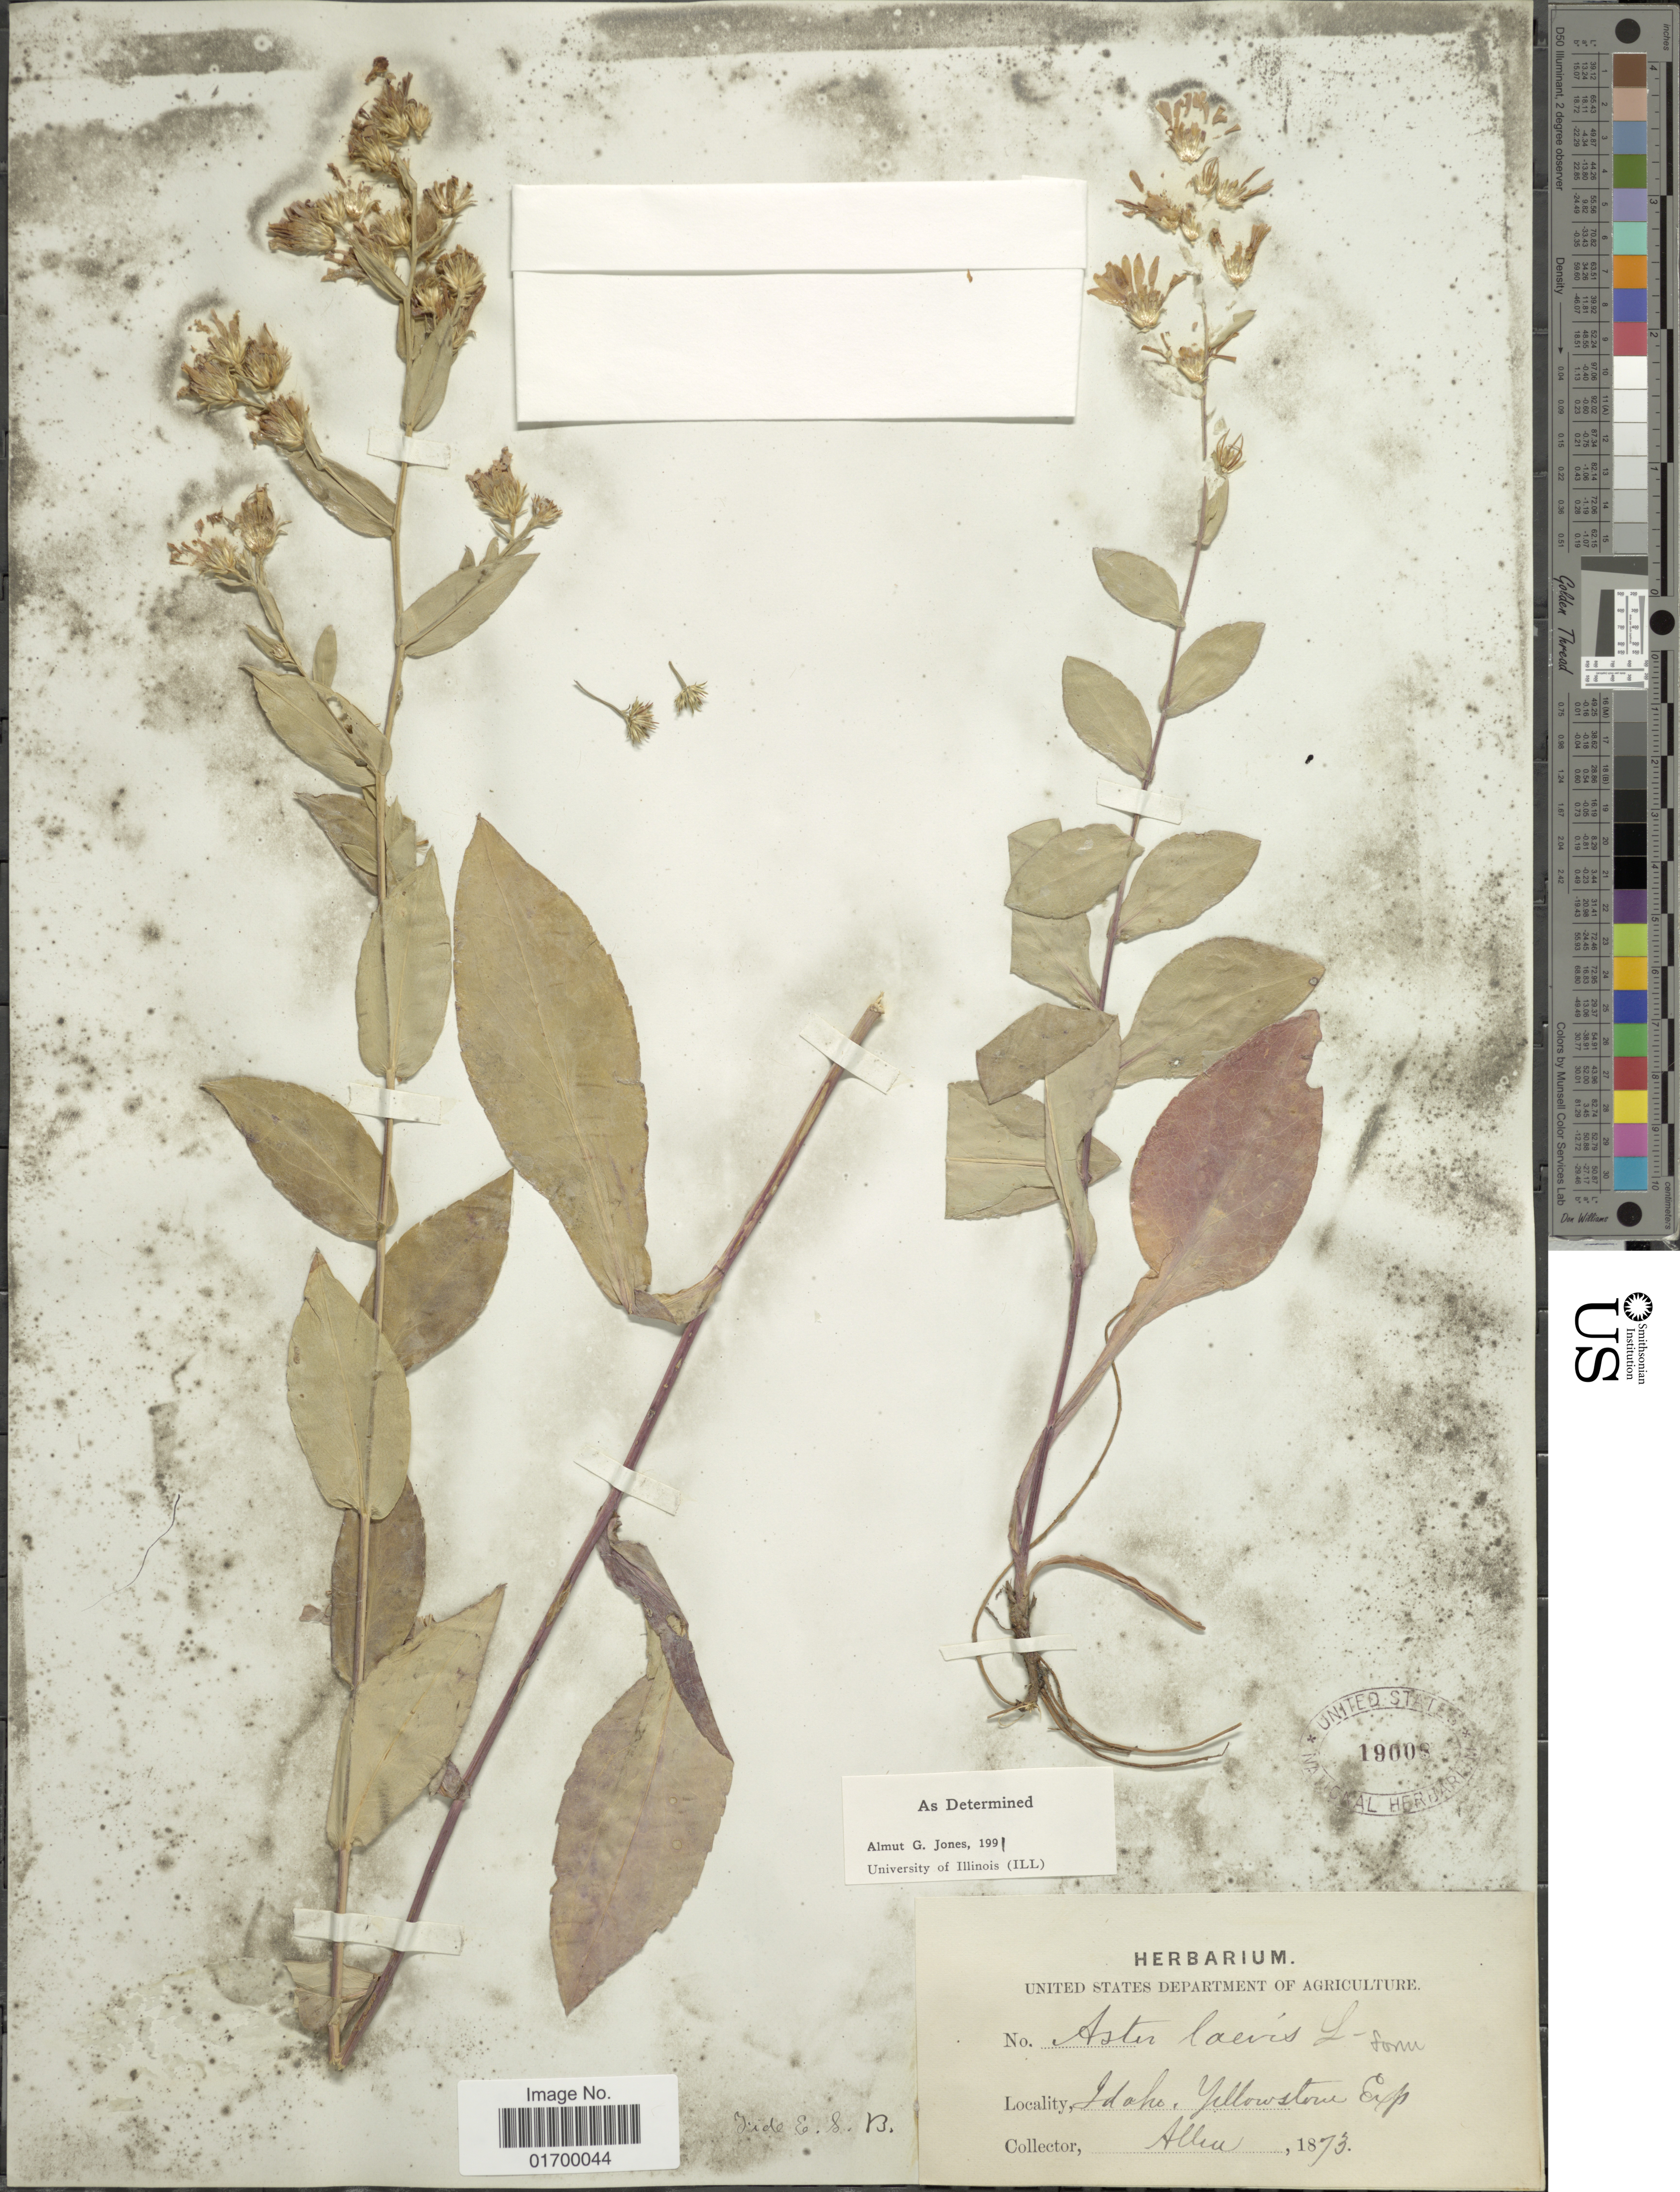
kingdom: Plantae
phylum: Tracheophyta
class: Magnoliopsida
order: Asterales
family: Asteraceae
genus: Symphyotrichum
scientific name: Symphyotrichum laeve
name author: (L.) Á. Löve & D. Löve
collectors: -- Allen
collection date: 1873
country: United States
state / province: Idaho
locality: Yellowstone, Exp.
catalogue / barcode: US 19008